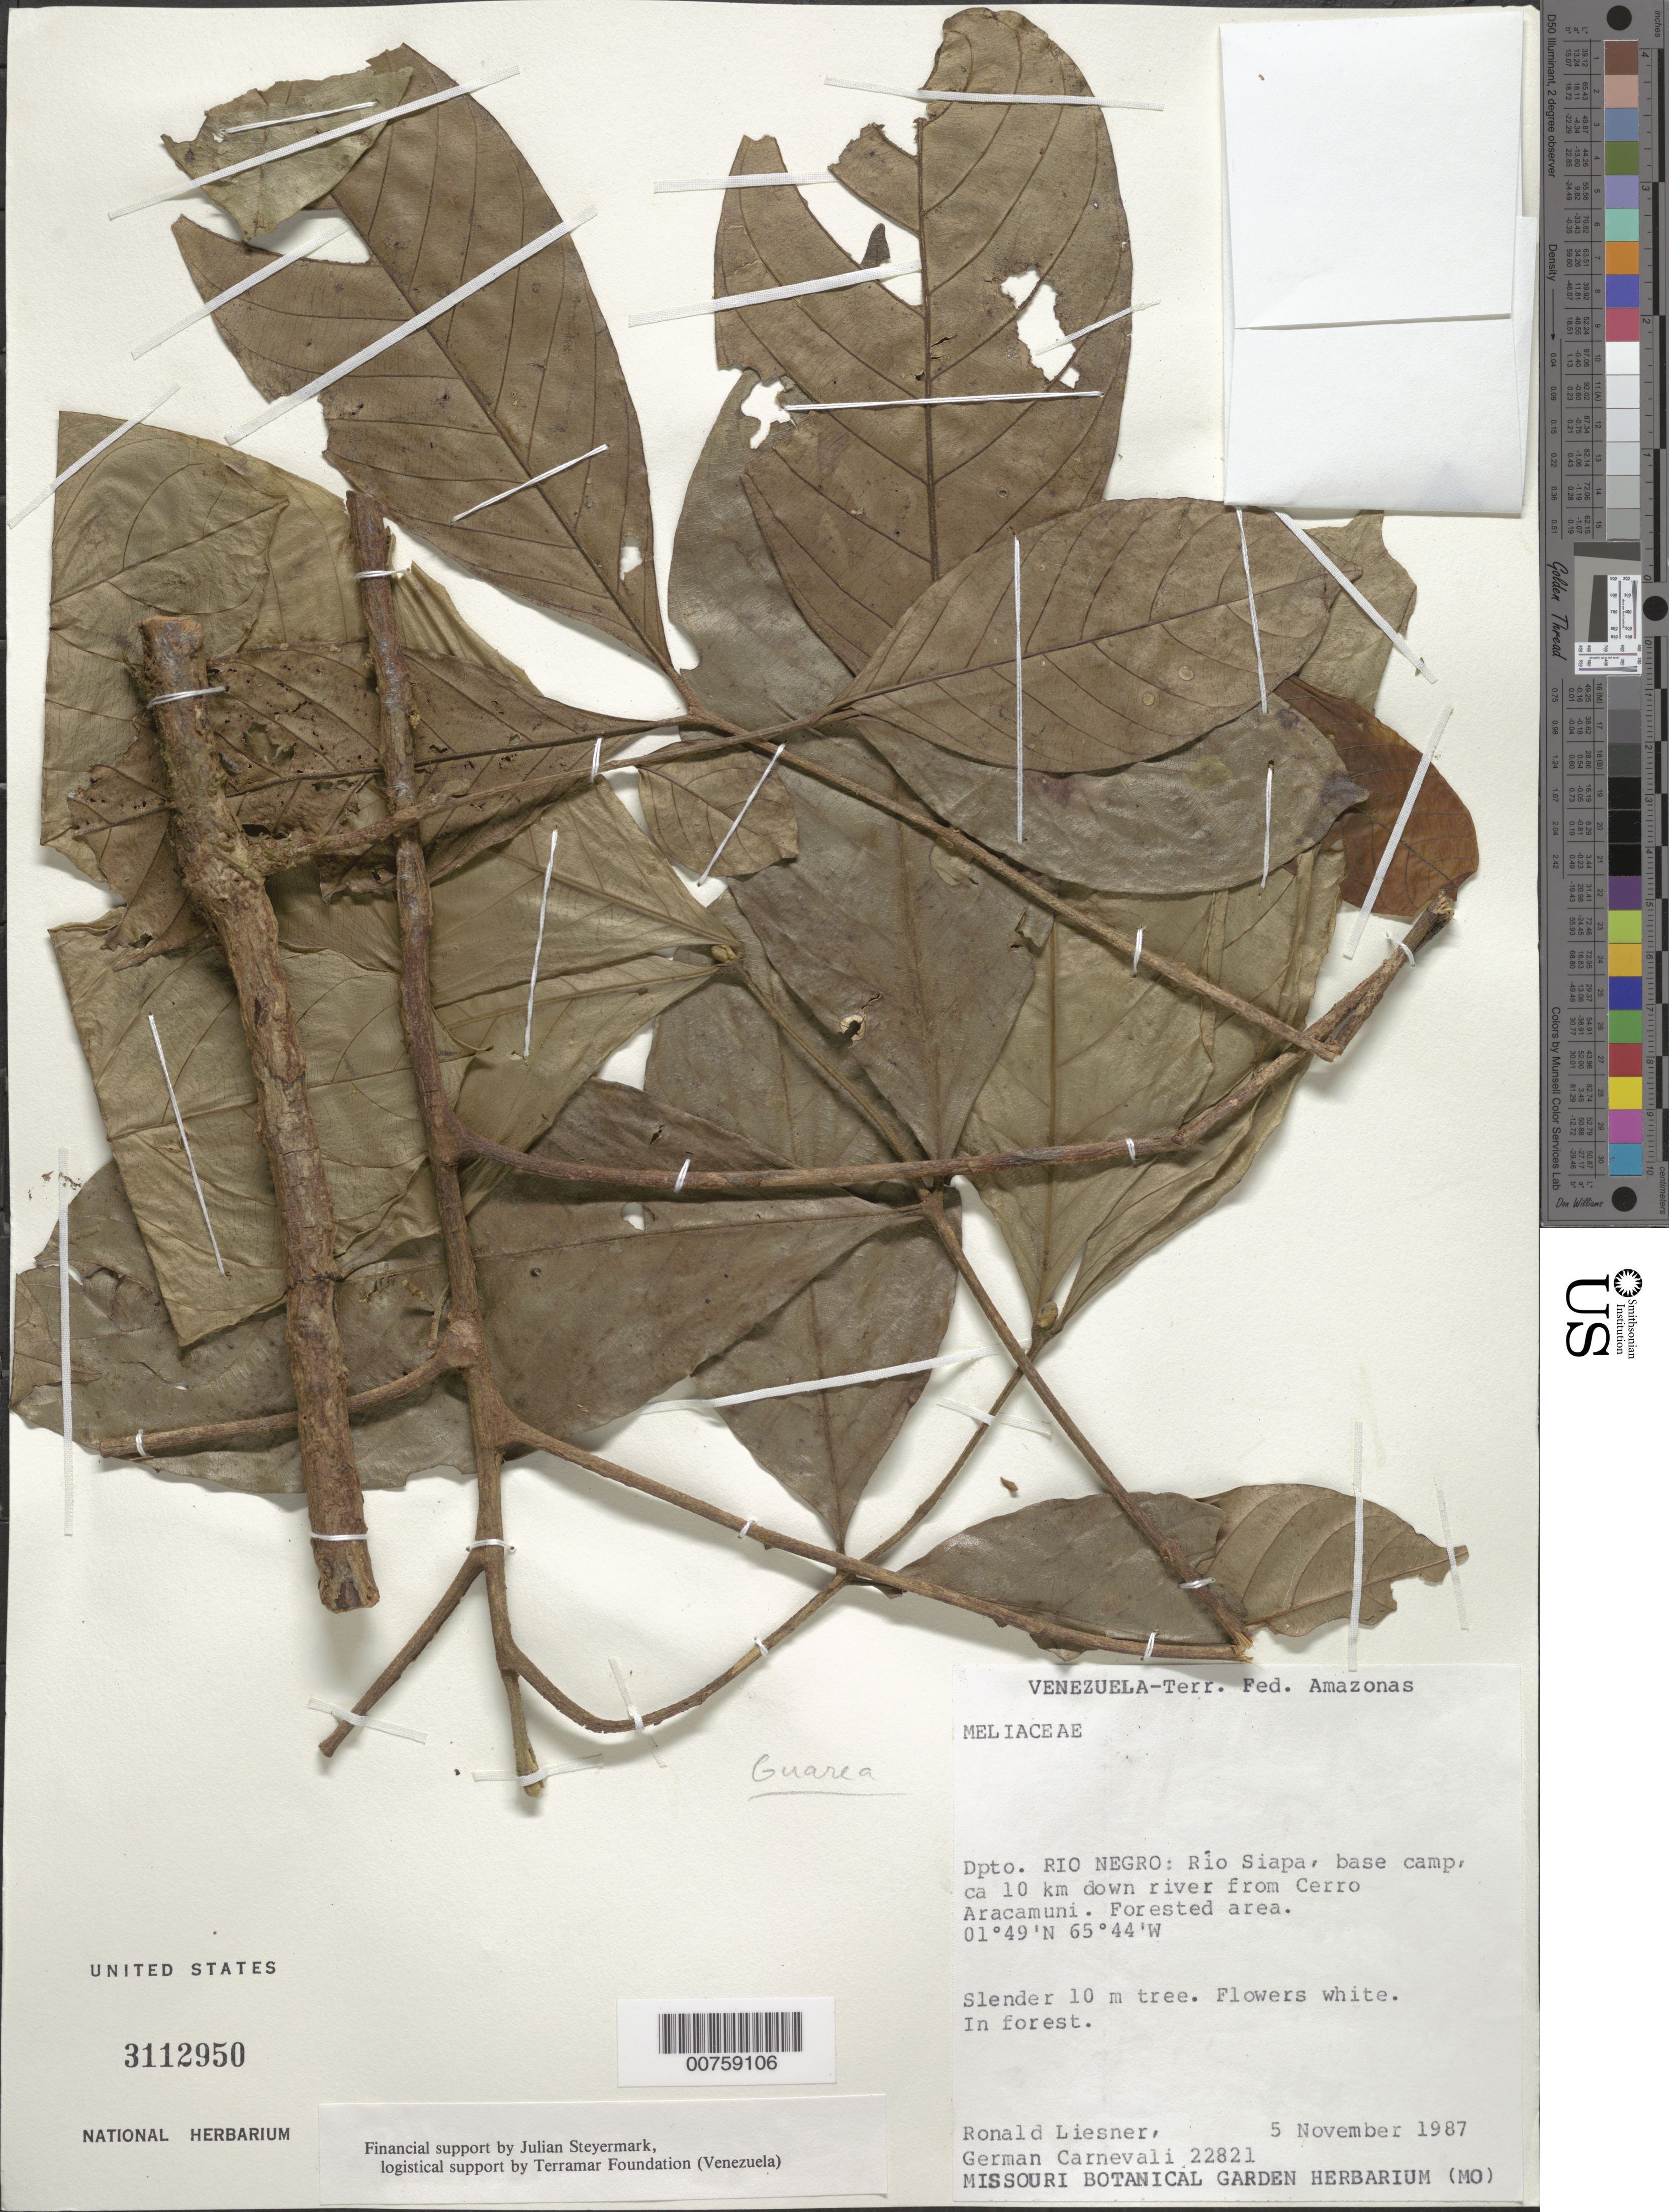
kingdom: Plantae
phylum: Tracheophyta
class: Magnoliopsida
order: Sapindales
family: Meliaceae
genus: Guarea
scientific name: Guarea sp.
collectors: R. L. Liesner & G. Carnevali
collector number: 22821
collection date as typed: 5-Nov-87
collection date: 1987-11-05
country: Venezuela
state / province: Amazonas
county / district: Río Negro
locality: Río Siapa, 10 km from Cerro Aracamuni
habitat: Forest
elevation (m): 200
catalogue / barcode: US 3112950